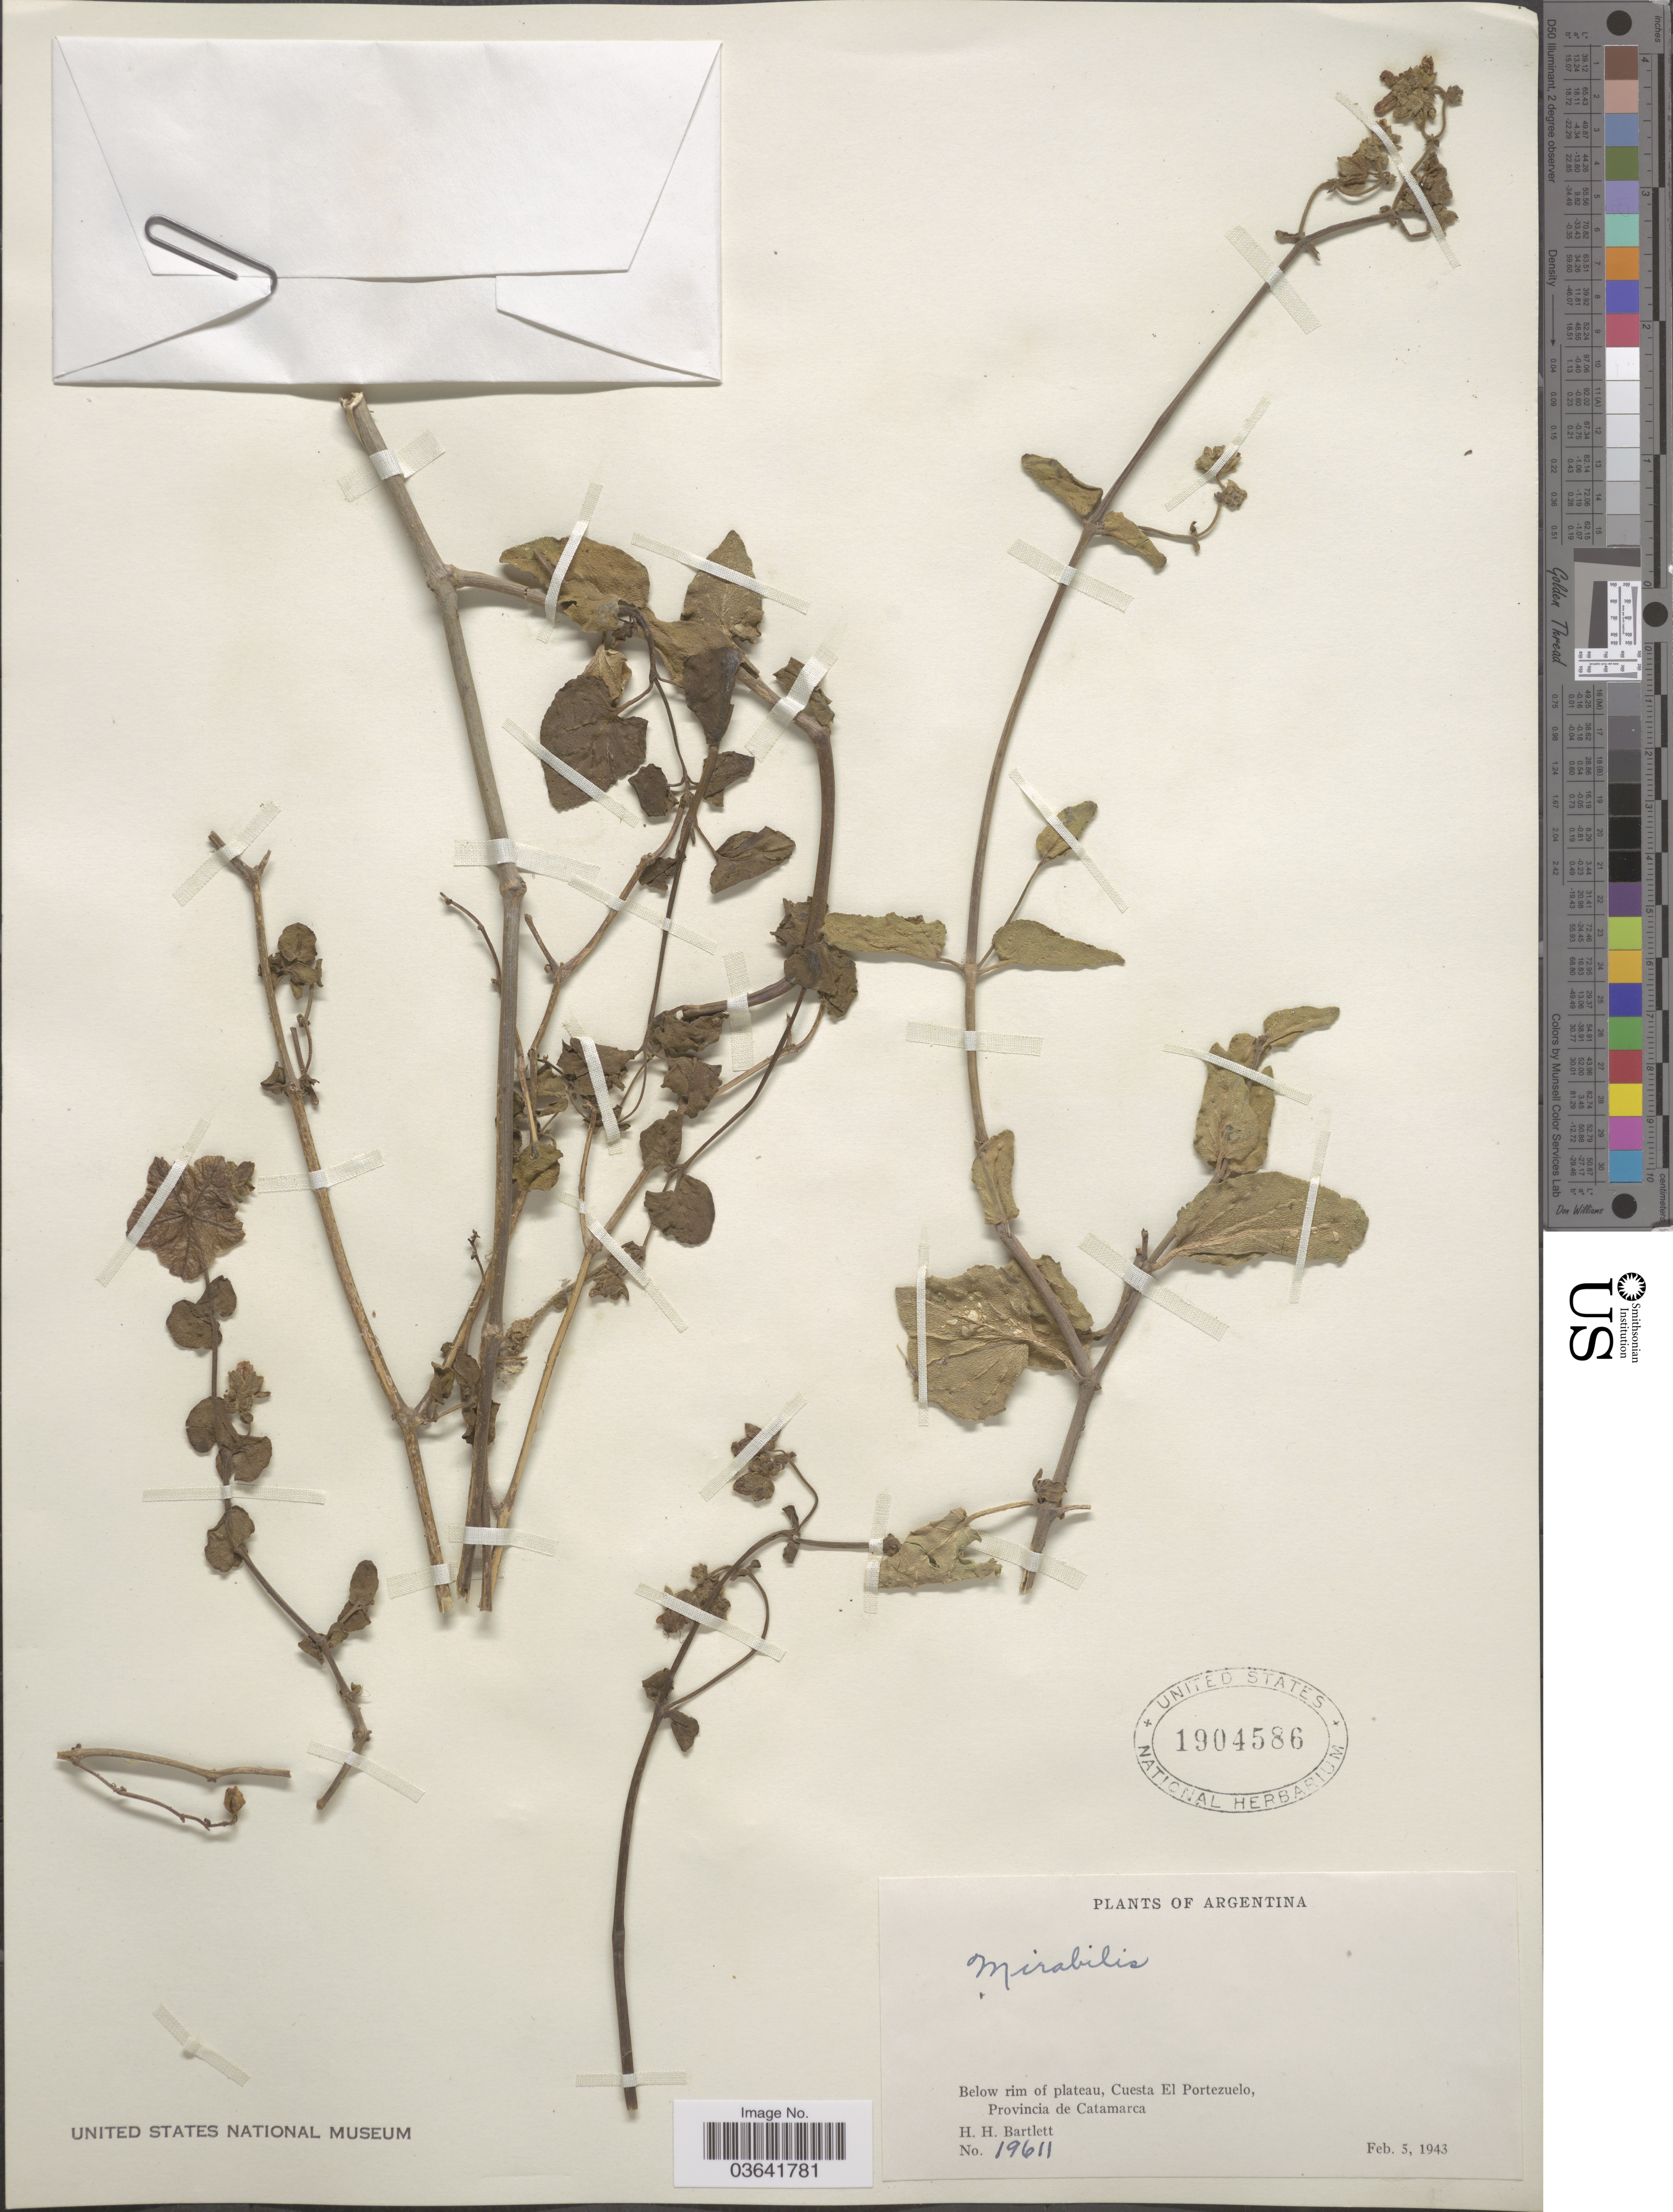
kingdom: Plantae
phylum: Tracheophyta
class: Magnoliopsida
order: Caryophyllales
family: Nyctaginaceae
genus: Mirabilis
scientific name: Mirabilis sp.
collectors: H. H. Bartlett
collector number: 19611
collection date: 1943-02-05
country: Argentina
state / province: Catamarca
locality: Below rim of plateau, Cuesta El Portezuelo.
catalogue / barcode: US 1904586